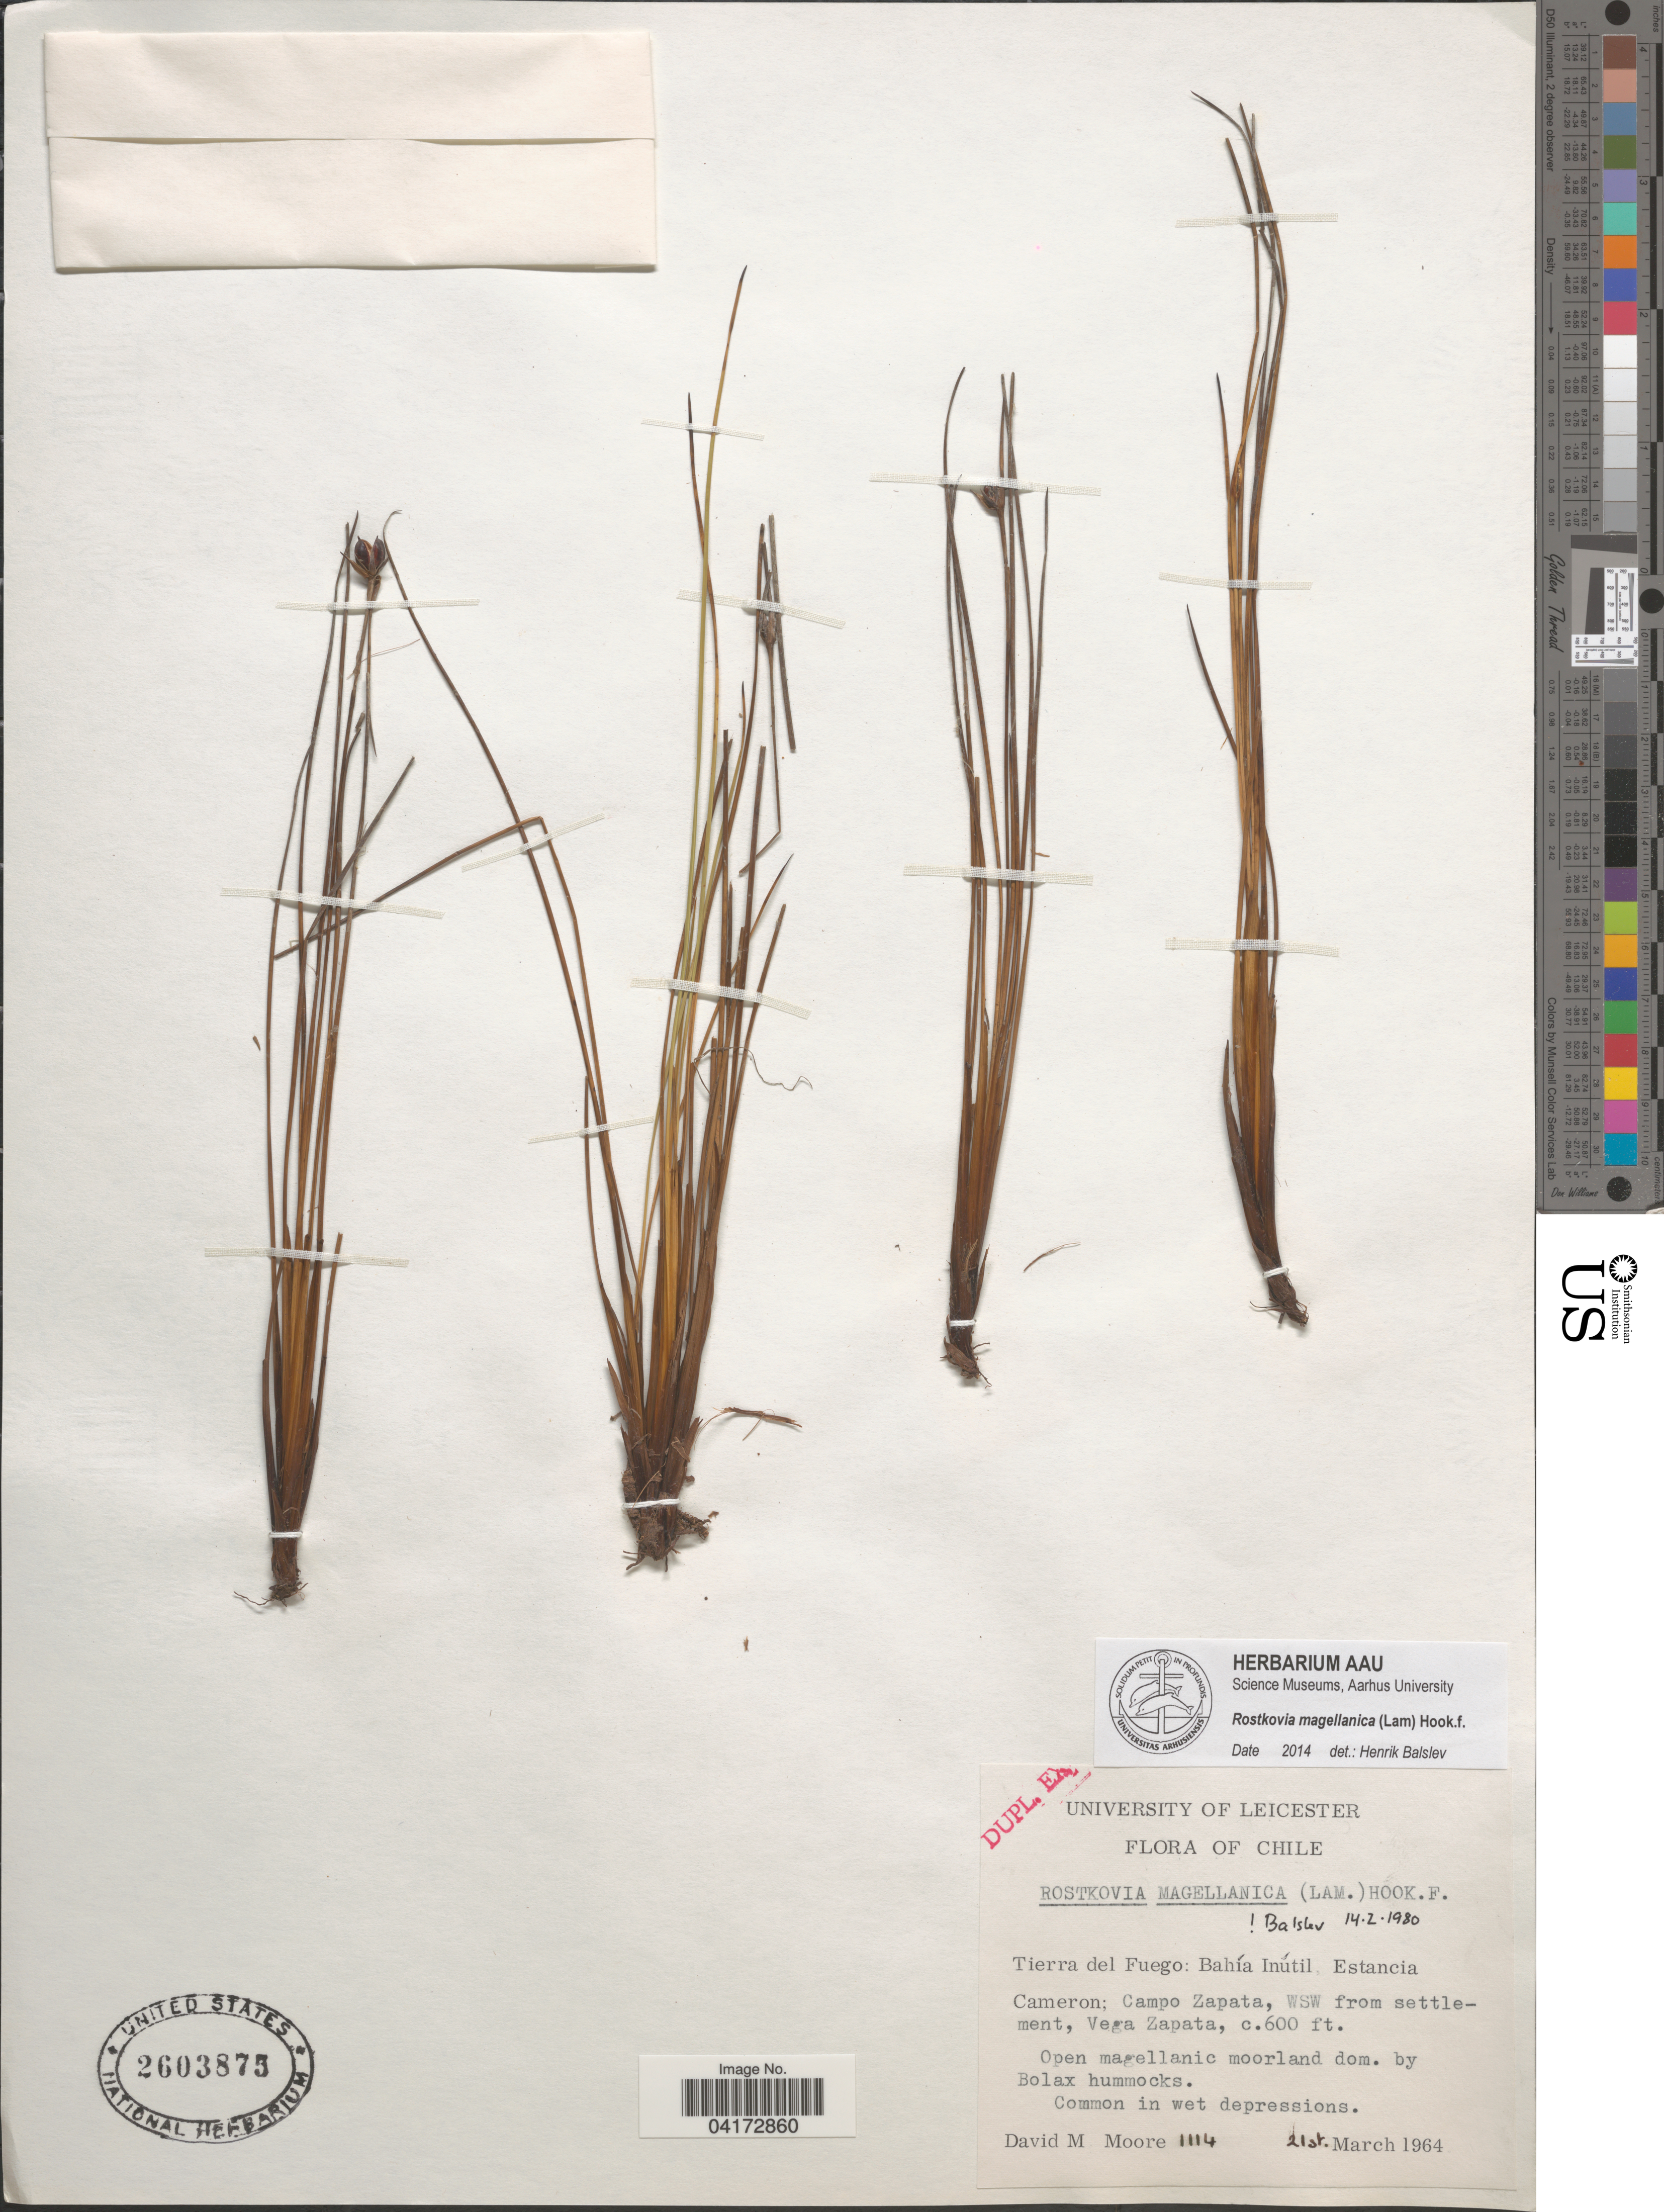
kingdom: Plantae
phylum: Tracheophyta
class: Liliopsida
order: Poales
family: Juncaceae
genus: Rostkovia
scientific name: Rostkovia magellanica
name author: (Lam.) Hook. f.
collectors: D. Moore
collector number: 1114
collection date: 1964-03-21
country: Argentina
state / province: Tierra del Fuego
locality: Bahía Inútil. Estancia Cameron; Campo Zapata, WSW from settlement, Vega Zapata.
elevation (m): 183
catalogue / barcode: US 2603875